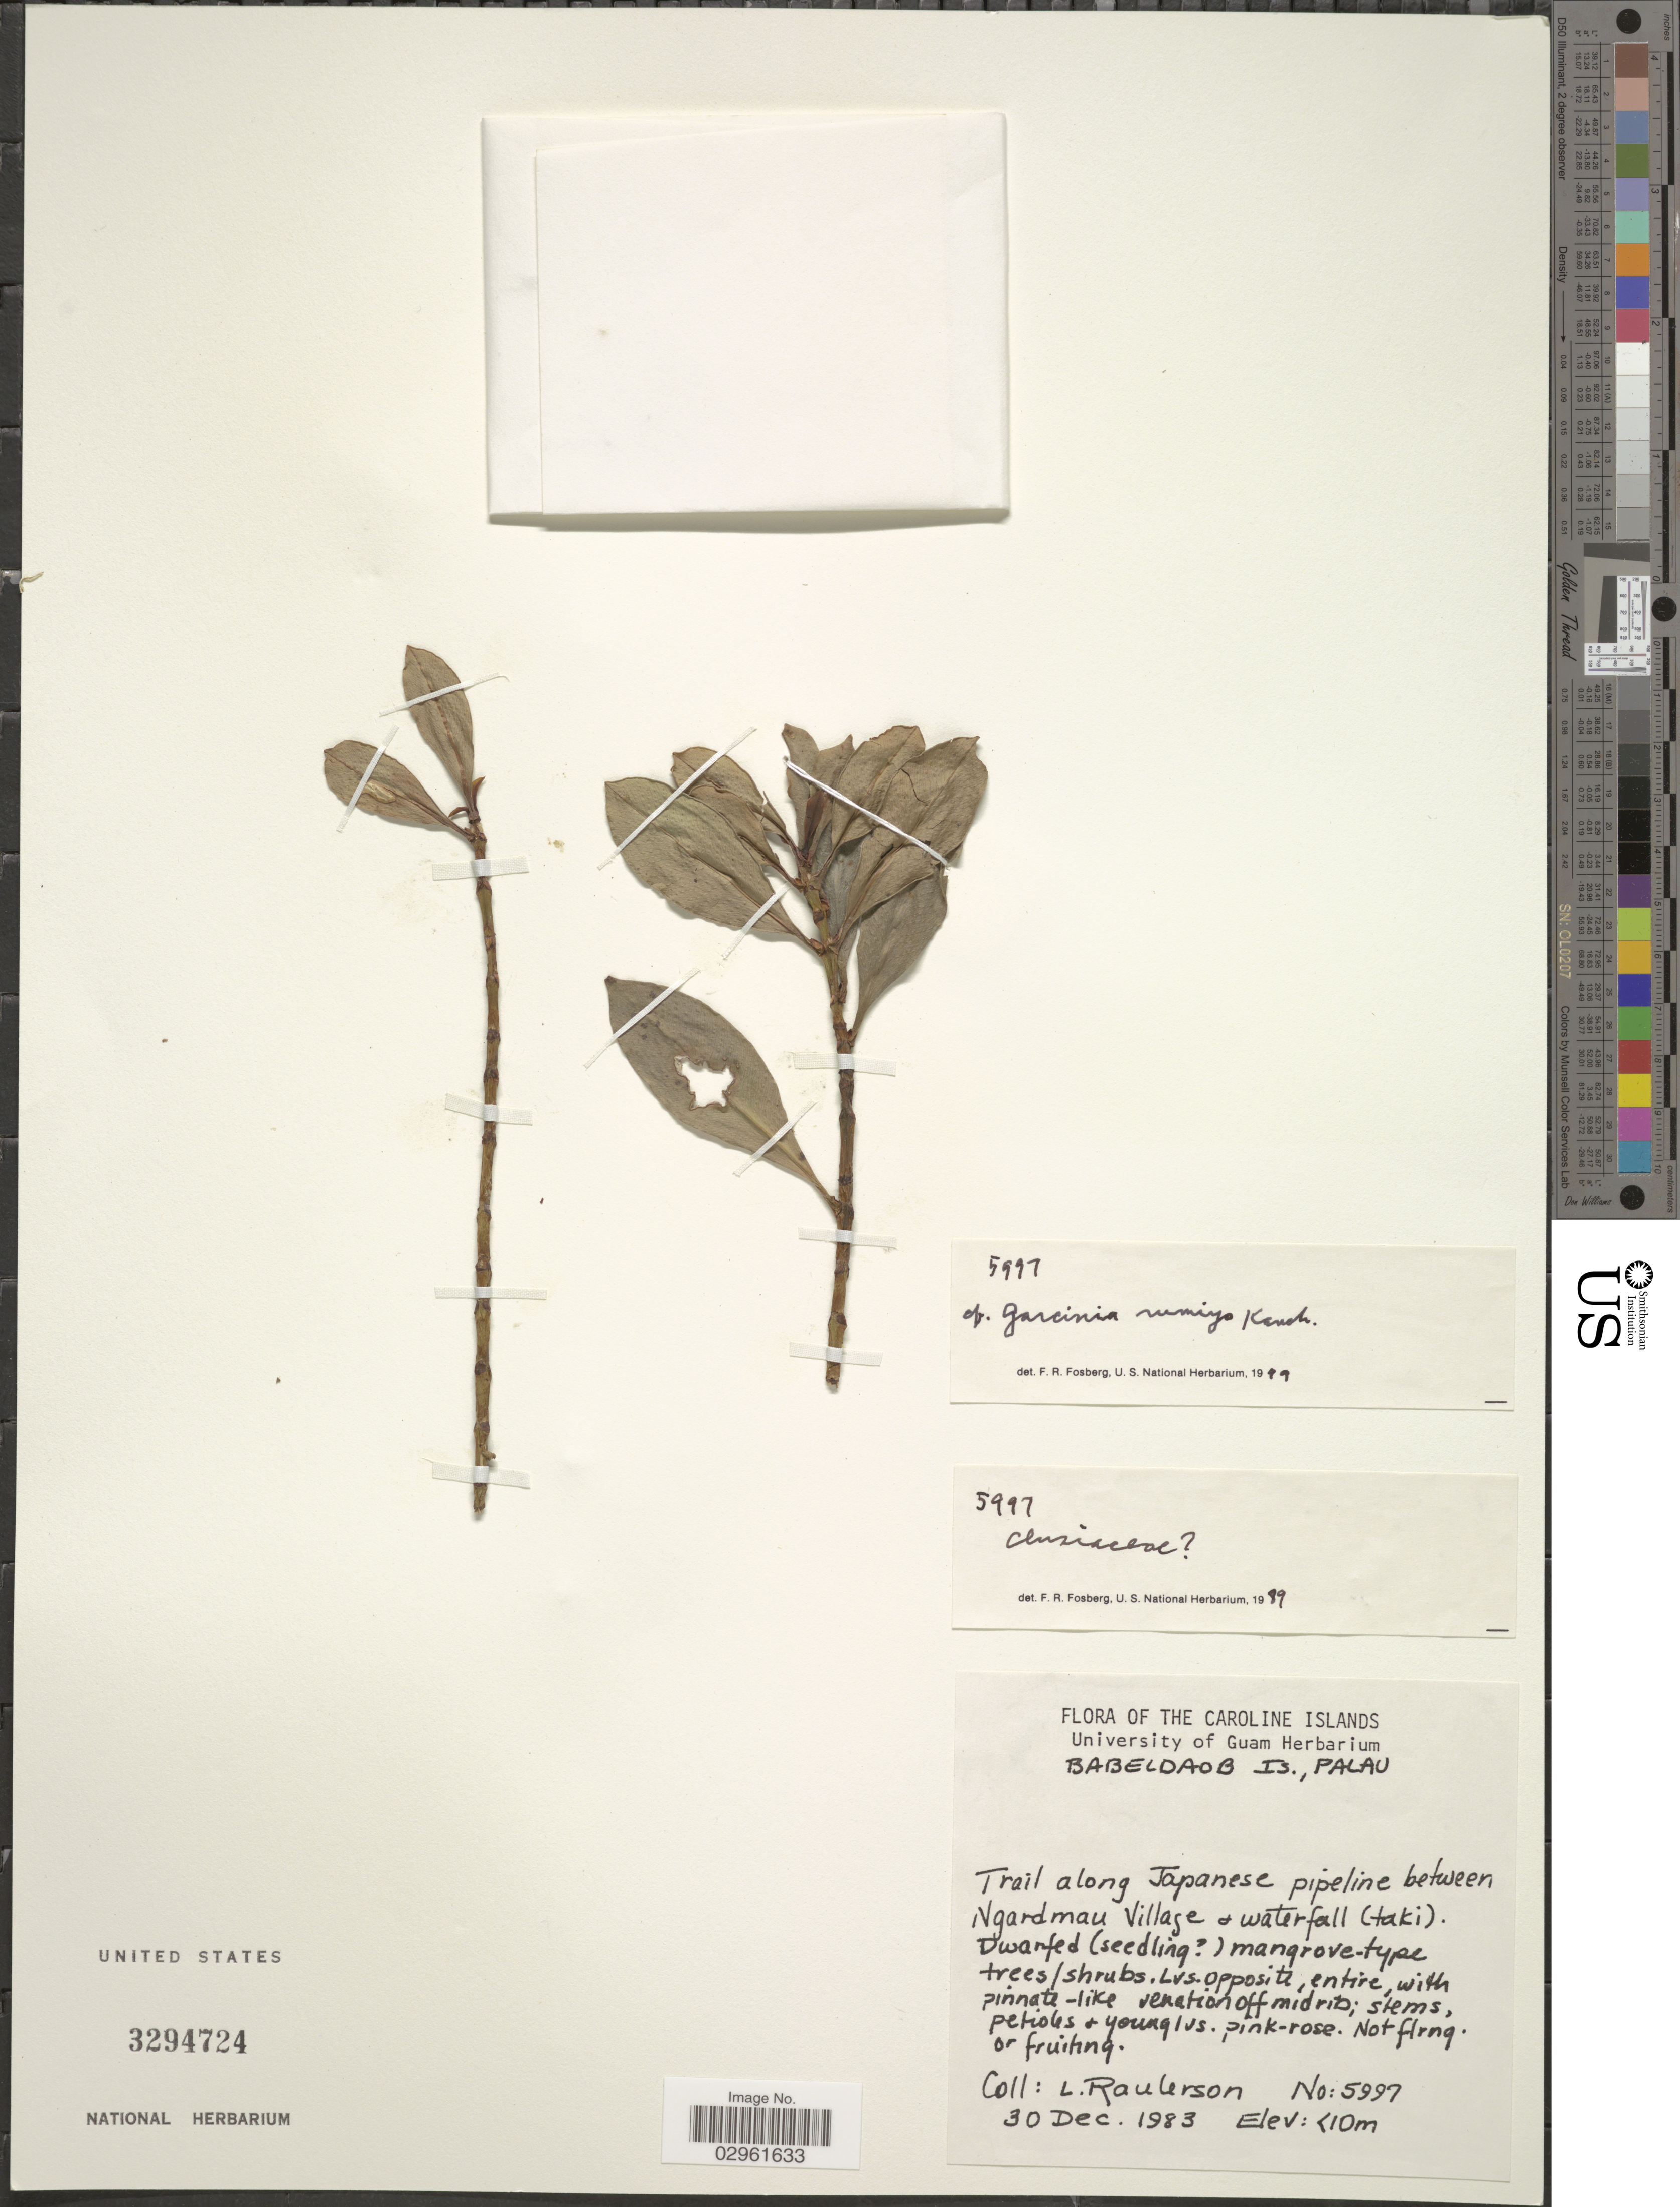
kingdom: Plantae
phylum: Tracheophyta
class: Magnoliopsida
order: Malpighiales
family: Clusiaceae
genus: Garcinia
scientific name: Garcinia rumiyo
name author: Kaneh.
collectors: L. Raulerson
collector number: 5997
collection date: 1983-12-30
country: Palau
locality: Caroline Islands. Babeldaob Is. , Palau. Trail along Japanese pipeline between Ngardmau Village & waterfall (taki).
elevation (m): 10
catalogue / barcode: US 3294724